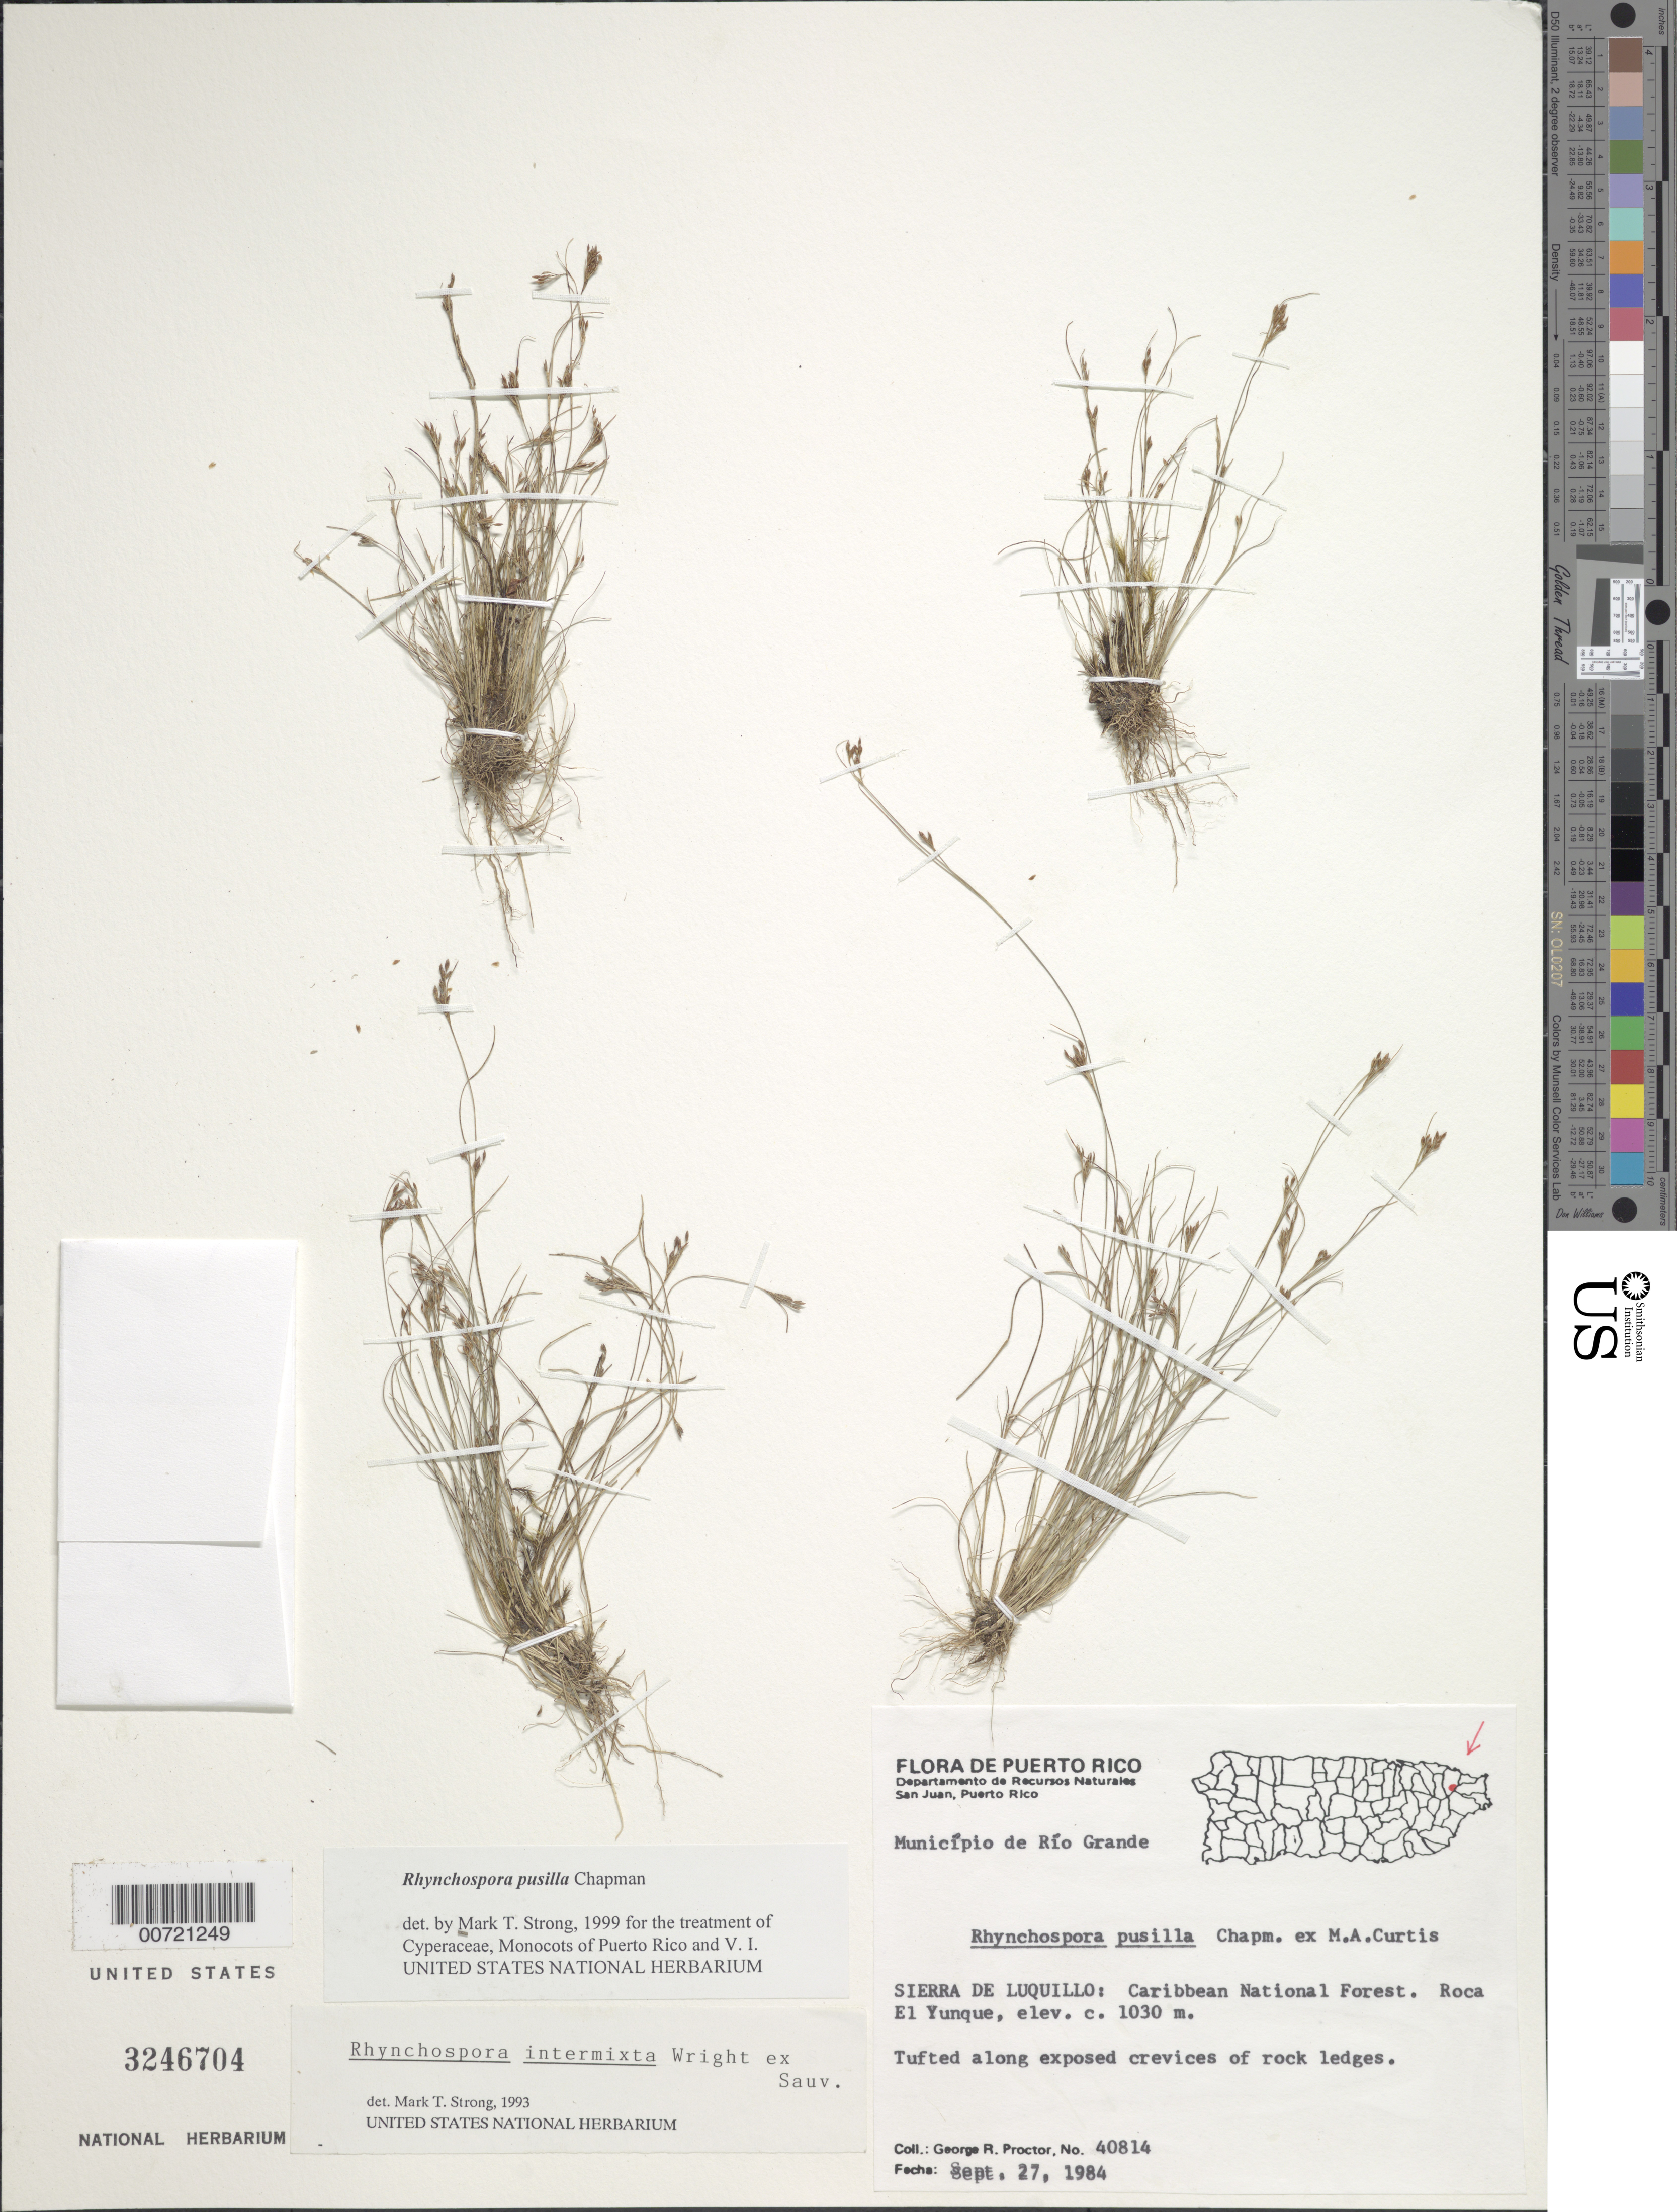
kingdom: Plantae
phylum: Tracheophyta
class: Liliopsida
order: Poales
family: Cyperaceae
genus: Rhynchospora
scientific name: Rhynchospora intermixta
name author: C. Wright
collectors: G. R. Proctor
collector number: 40814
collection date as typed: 27 Sep 1984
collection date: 1984-09-27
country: Puerto Rico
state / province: Luquillo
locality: Río Grande: Sierra de Luquillo, Caribbean National Forest, Roca El Yunque.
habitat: Along exposed crevices of rock ledges.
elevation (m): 1030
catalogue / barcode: US 3246704